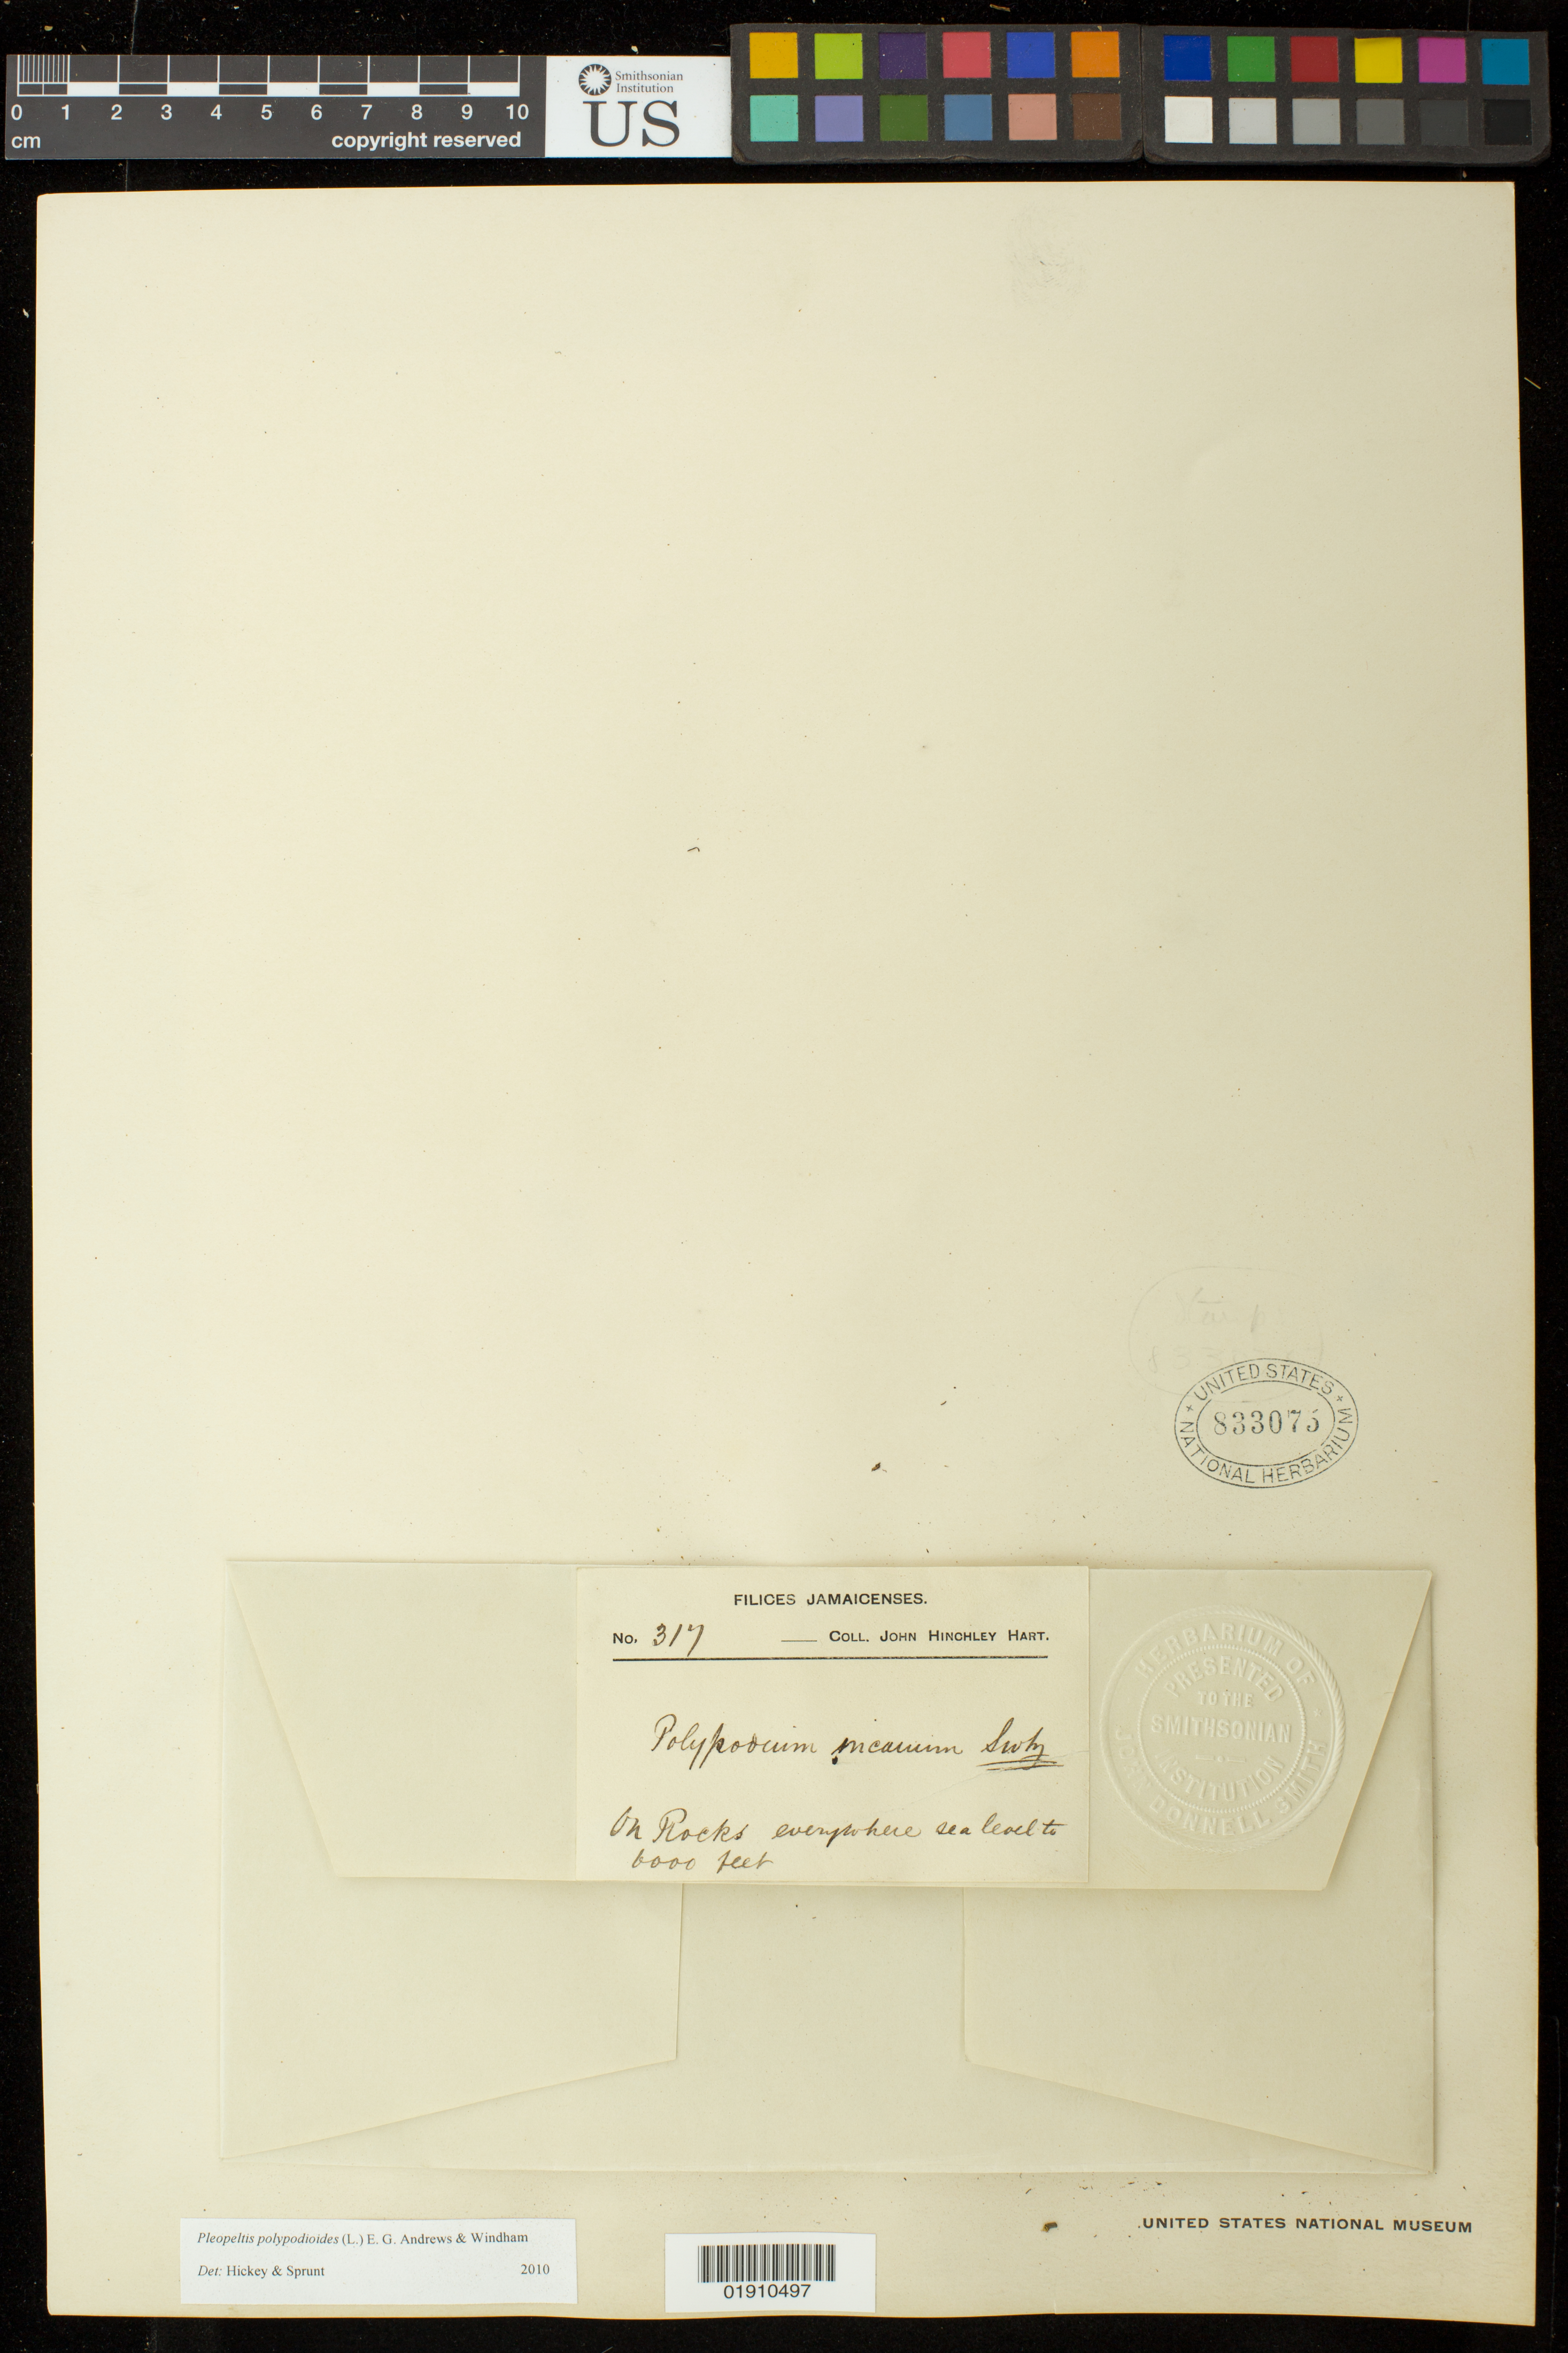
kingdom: Plantae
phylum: Tracheophyta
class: Polypodiopsida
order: Polypodiales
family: Polypodiaceae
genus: Pleopeltis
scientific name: Pleopeltis polypodioides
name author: (L.) E.G. Andrews & Windham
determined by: Sprunt, S. V.; Hickey, R. J.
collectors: J. H. Hart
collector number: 317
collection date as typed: s.d.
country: Jamaica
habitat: on rocks everywhere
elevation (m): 1829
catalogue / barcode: US 833075